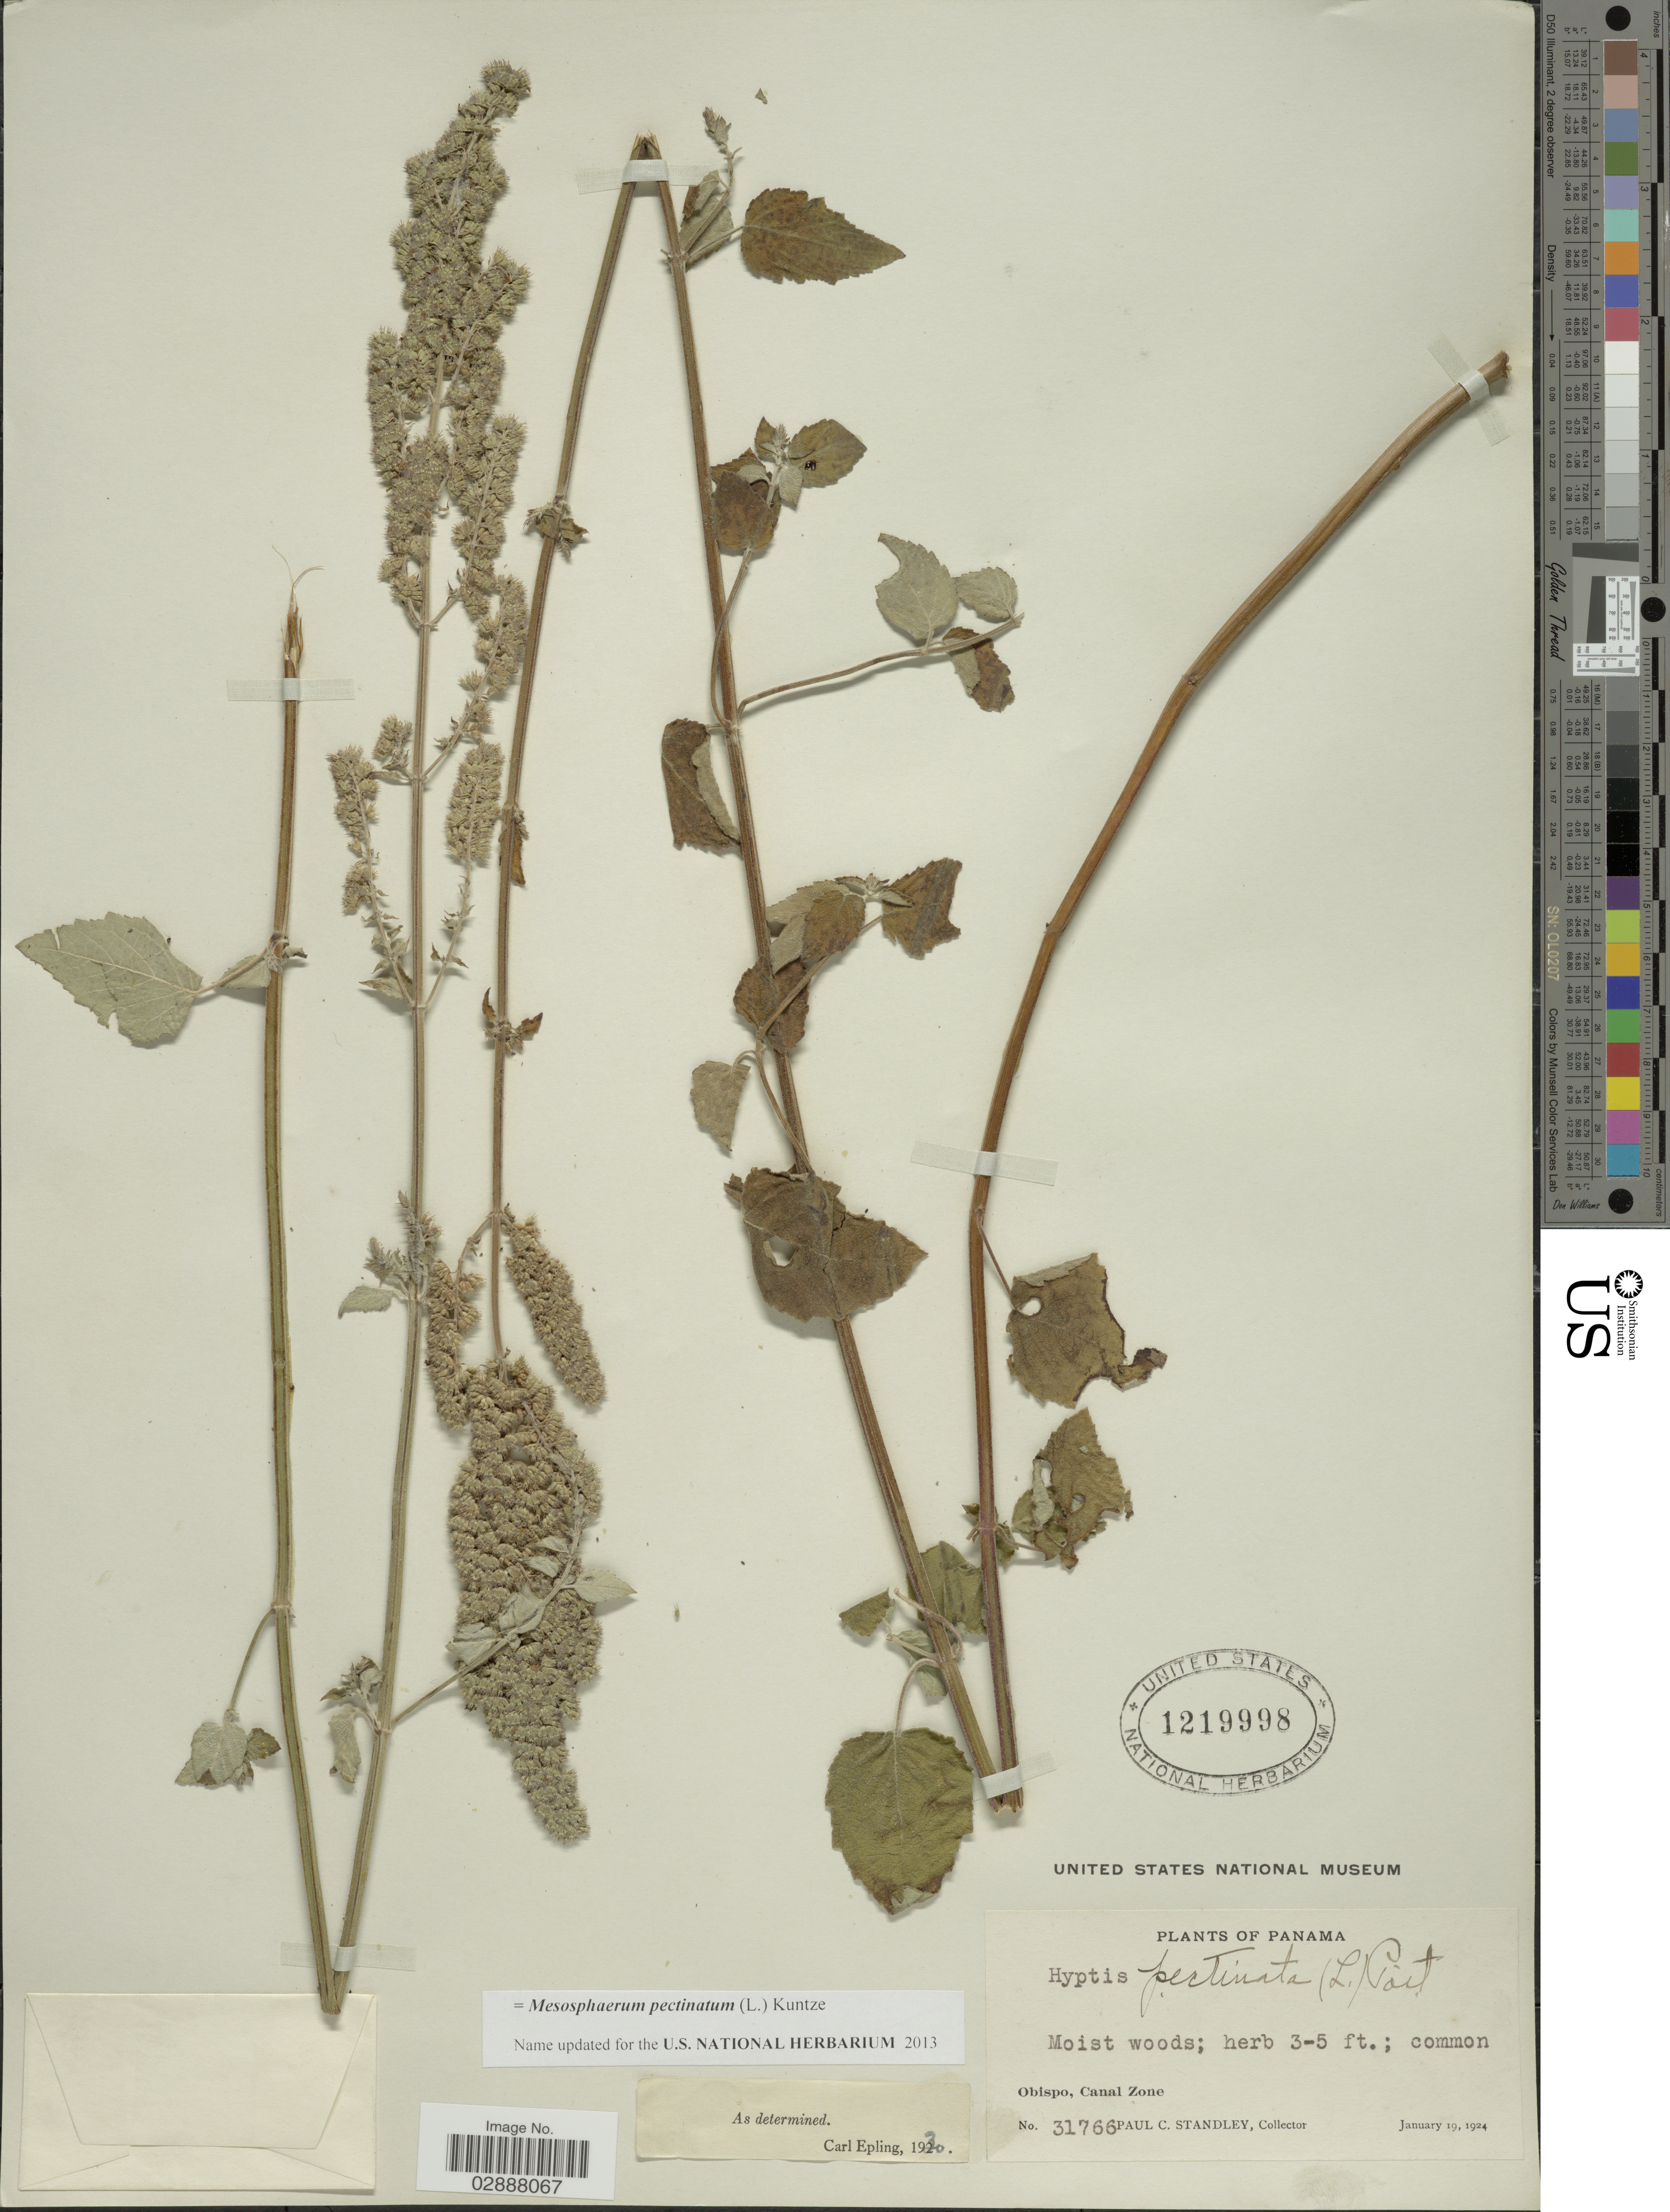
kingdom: Plantae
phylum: Tracheophyta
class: Magnoliopsida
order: Lamiales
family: Lamiaceae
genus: Mesosphaerum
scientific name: Mesosphaerum pectinatum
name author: (L.) Kuntze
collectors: P. C. Standley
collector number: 31766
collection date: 1924-01-19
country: Panama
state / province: Colón / Panamá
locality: Obispo, Canal Zone.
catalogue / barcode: US 1219998